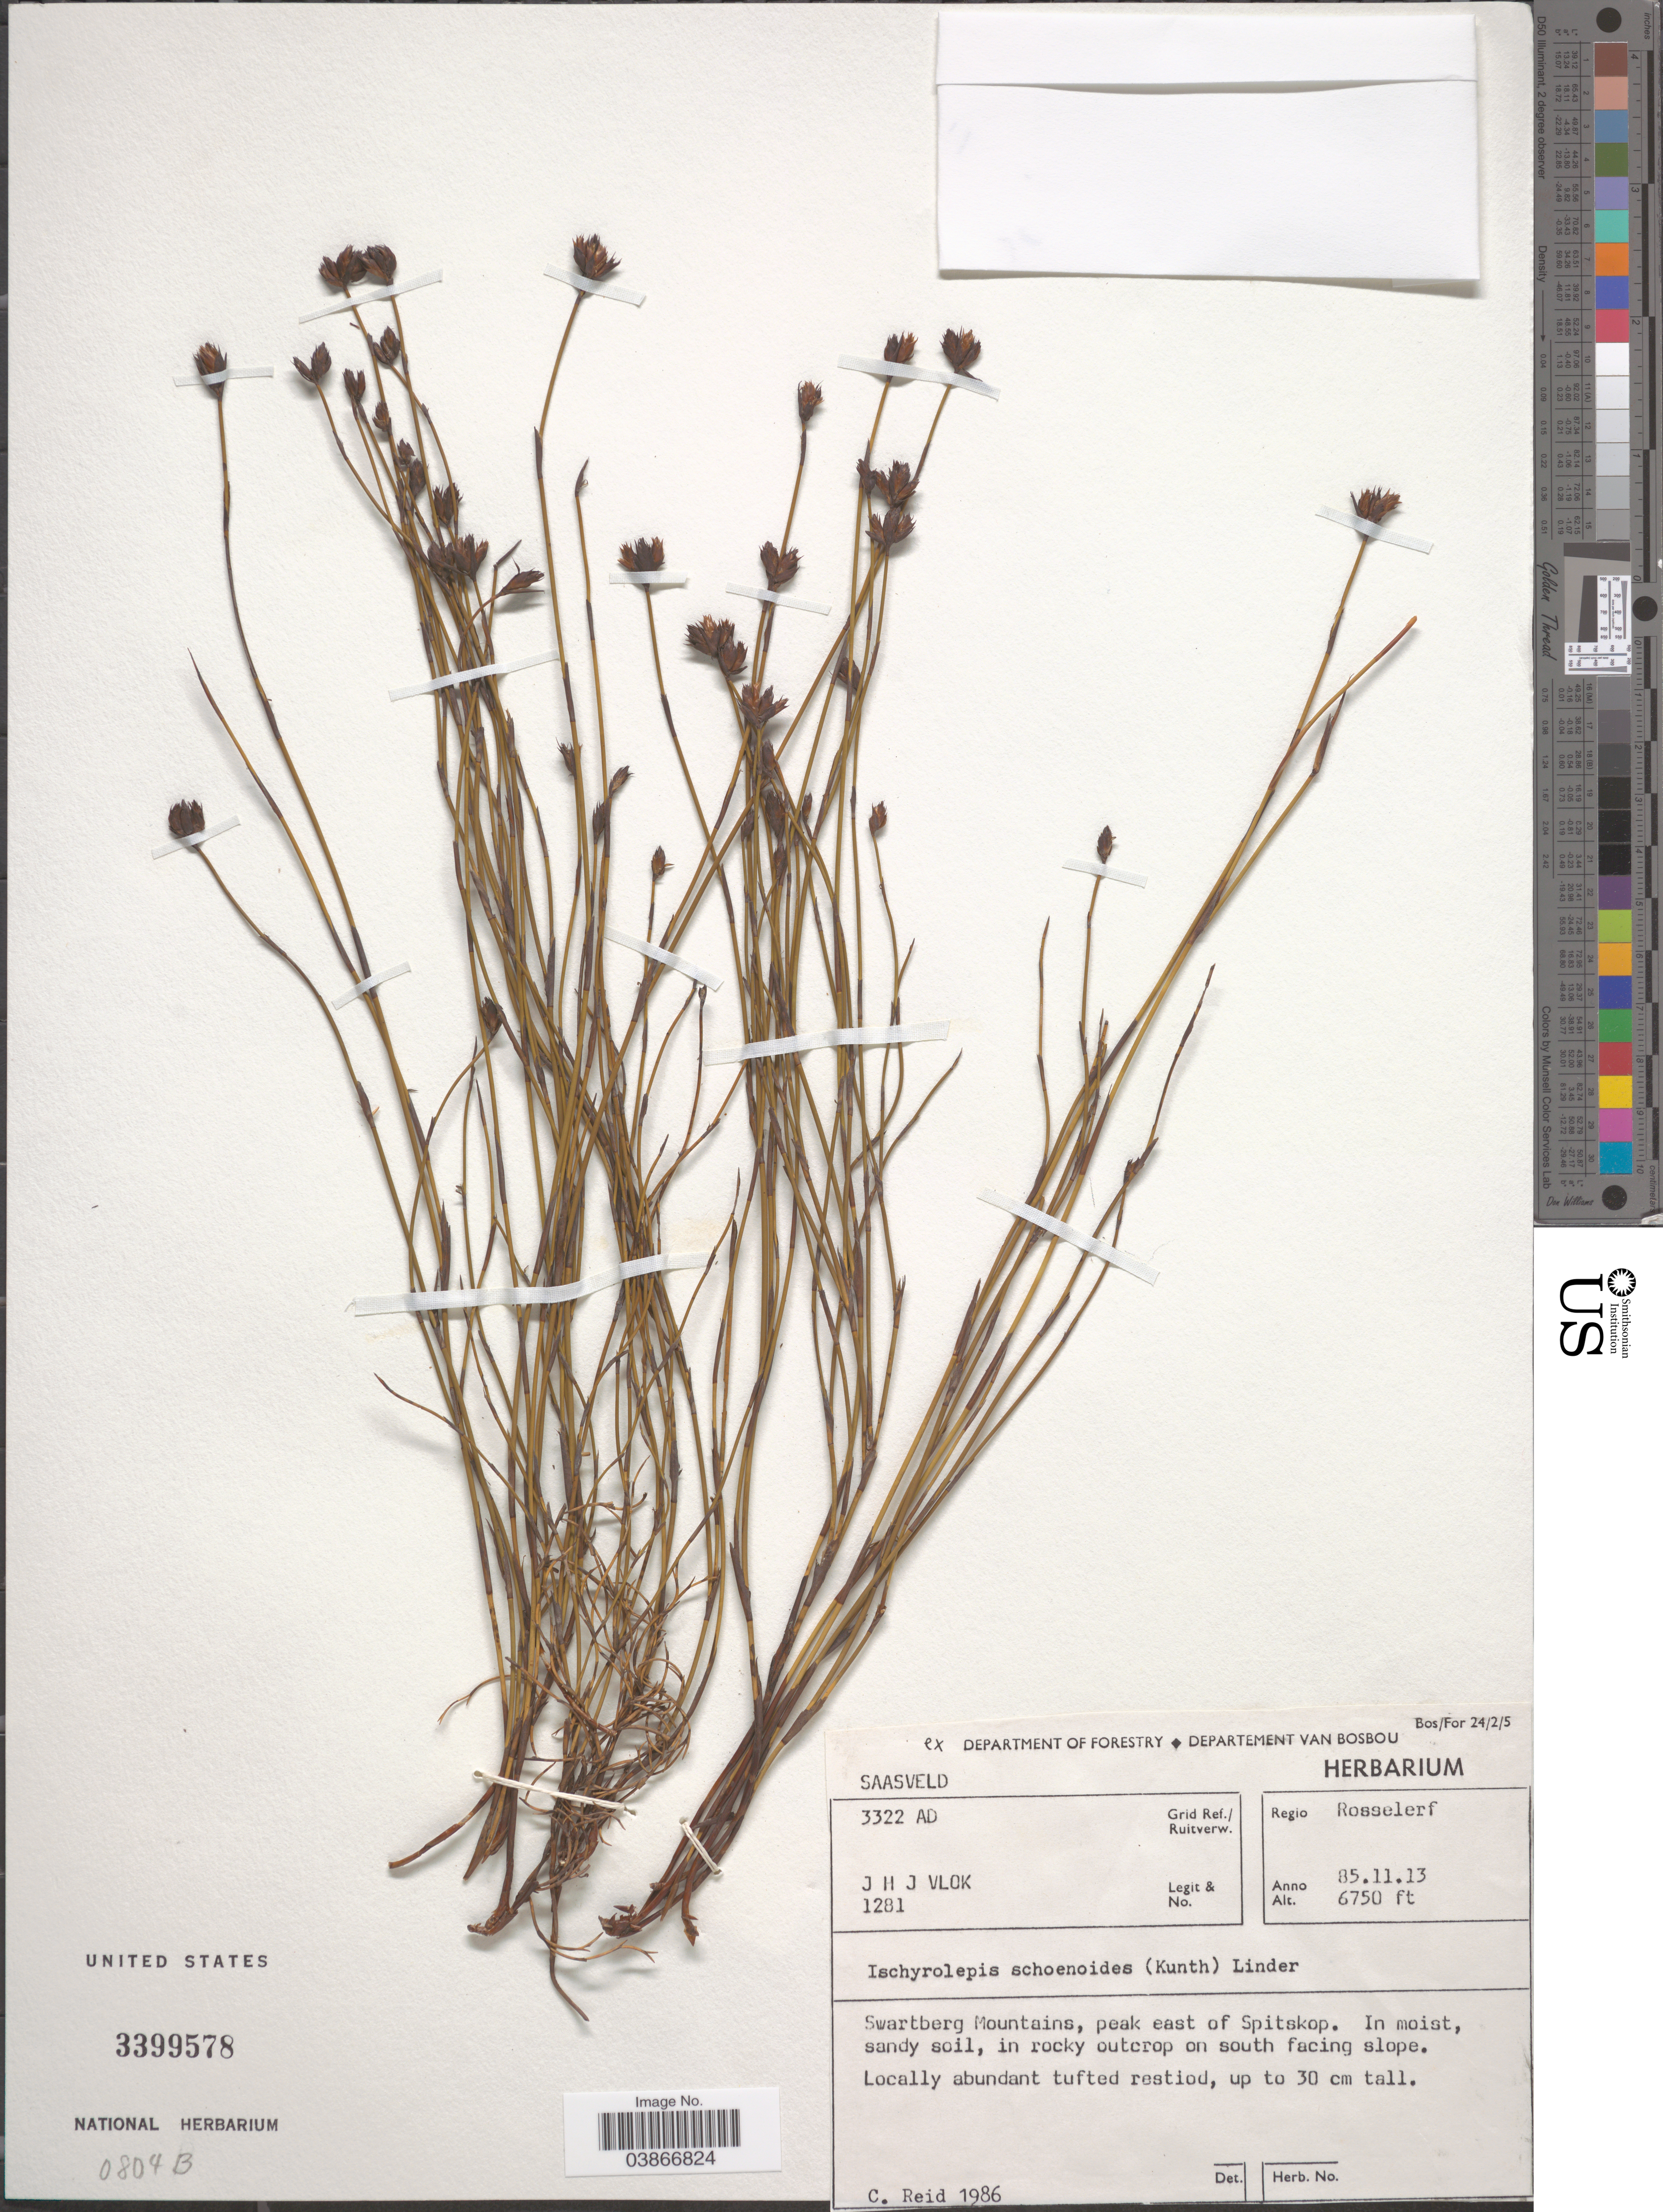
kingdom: Plantae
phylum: Tracheophyta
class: Liliopsida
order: Poales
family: Restionaceae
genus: Restio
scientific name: Restio schoenoides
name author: Kunth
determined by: Strong, Mark T., (BOT), Smithsonian Institution - National Museum of Natural History (UNITED STATES)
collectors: J. H. J. Vlok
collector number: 1281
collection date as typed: Transcribed d/m/y: 13/11/85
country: South Africa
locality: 3322 AD Grid Ref./Ruitverw. Regio Rosselerf. Swartberg Mountains, peak east of Spitskop. On south facing slope.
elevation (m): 2057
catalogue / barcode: US 3399578